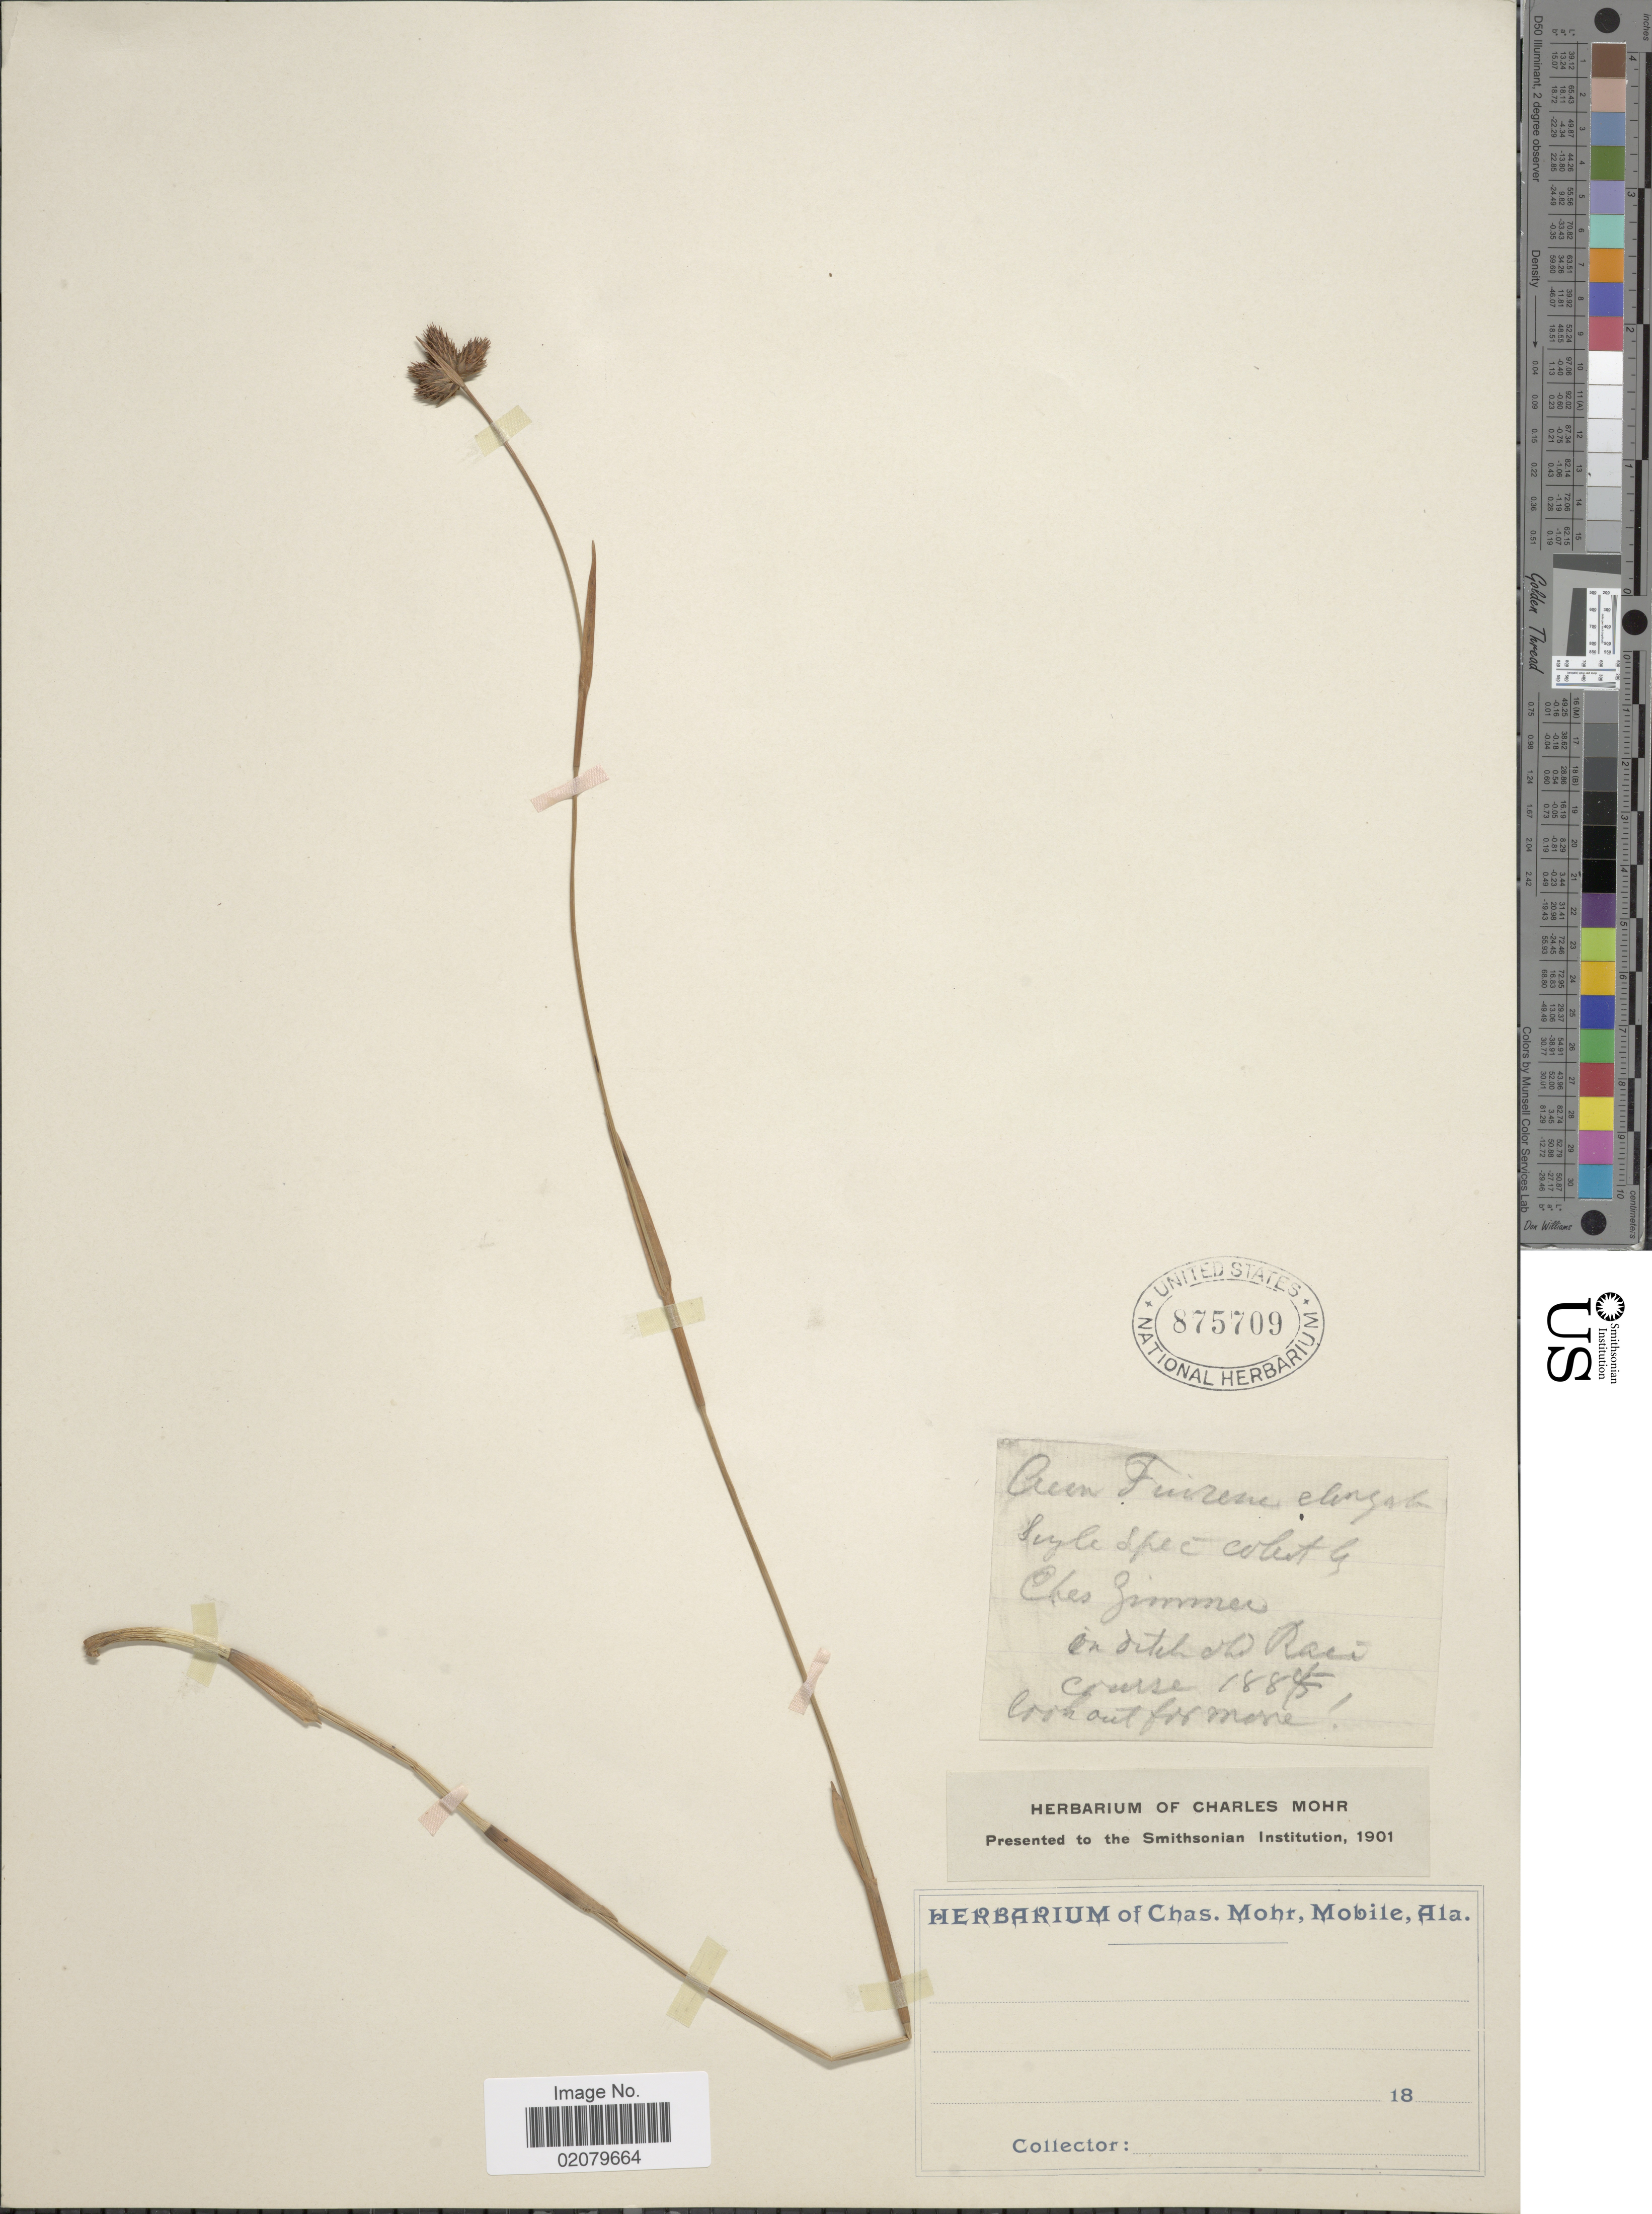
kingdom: Plantae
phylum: Tracheophyta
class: Liliopsida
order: Poales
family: Cyperaceae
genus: Fuirena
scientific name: Fuirena longa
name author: Chapm.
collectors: ex herb. Charles Mohr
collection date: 1884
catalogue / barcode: US 875709